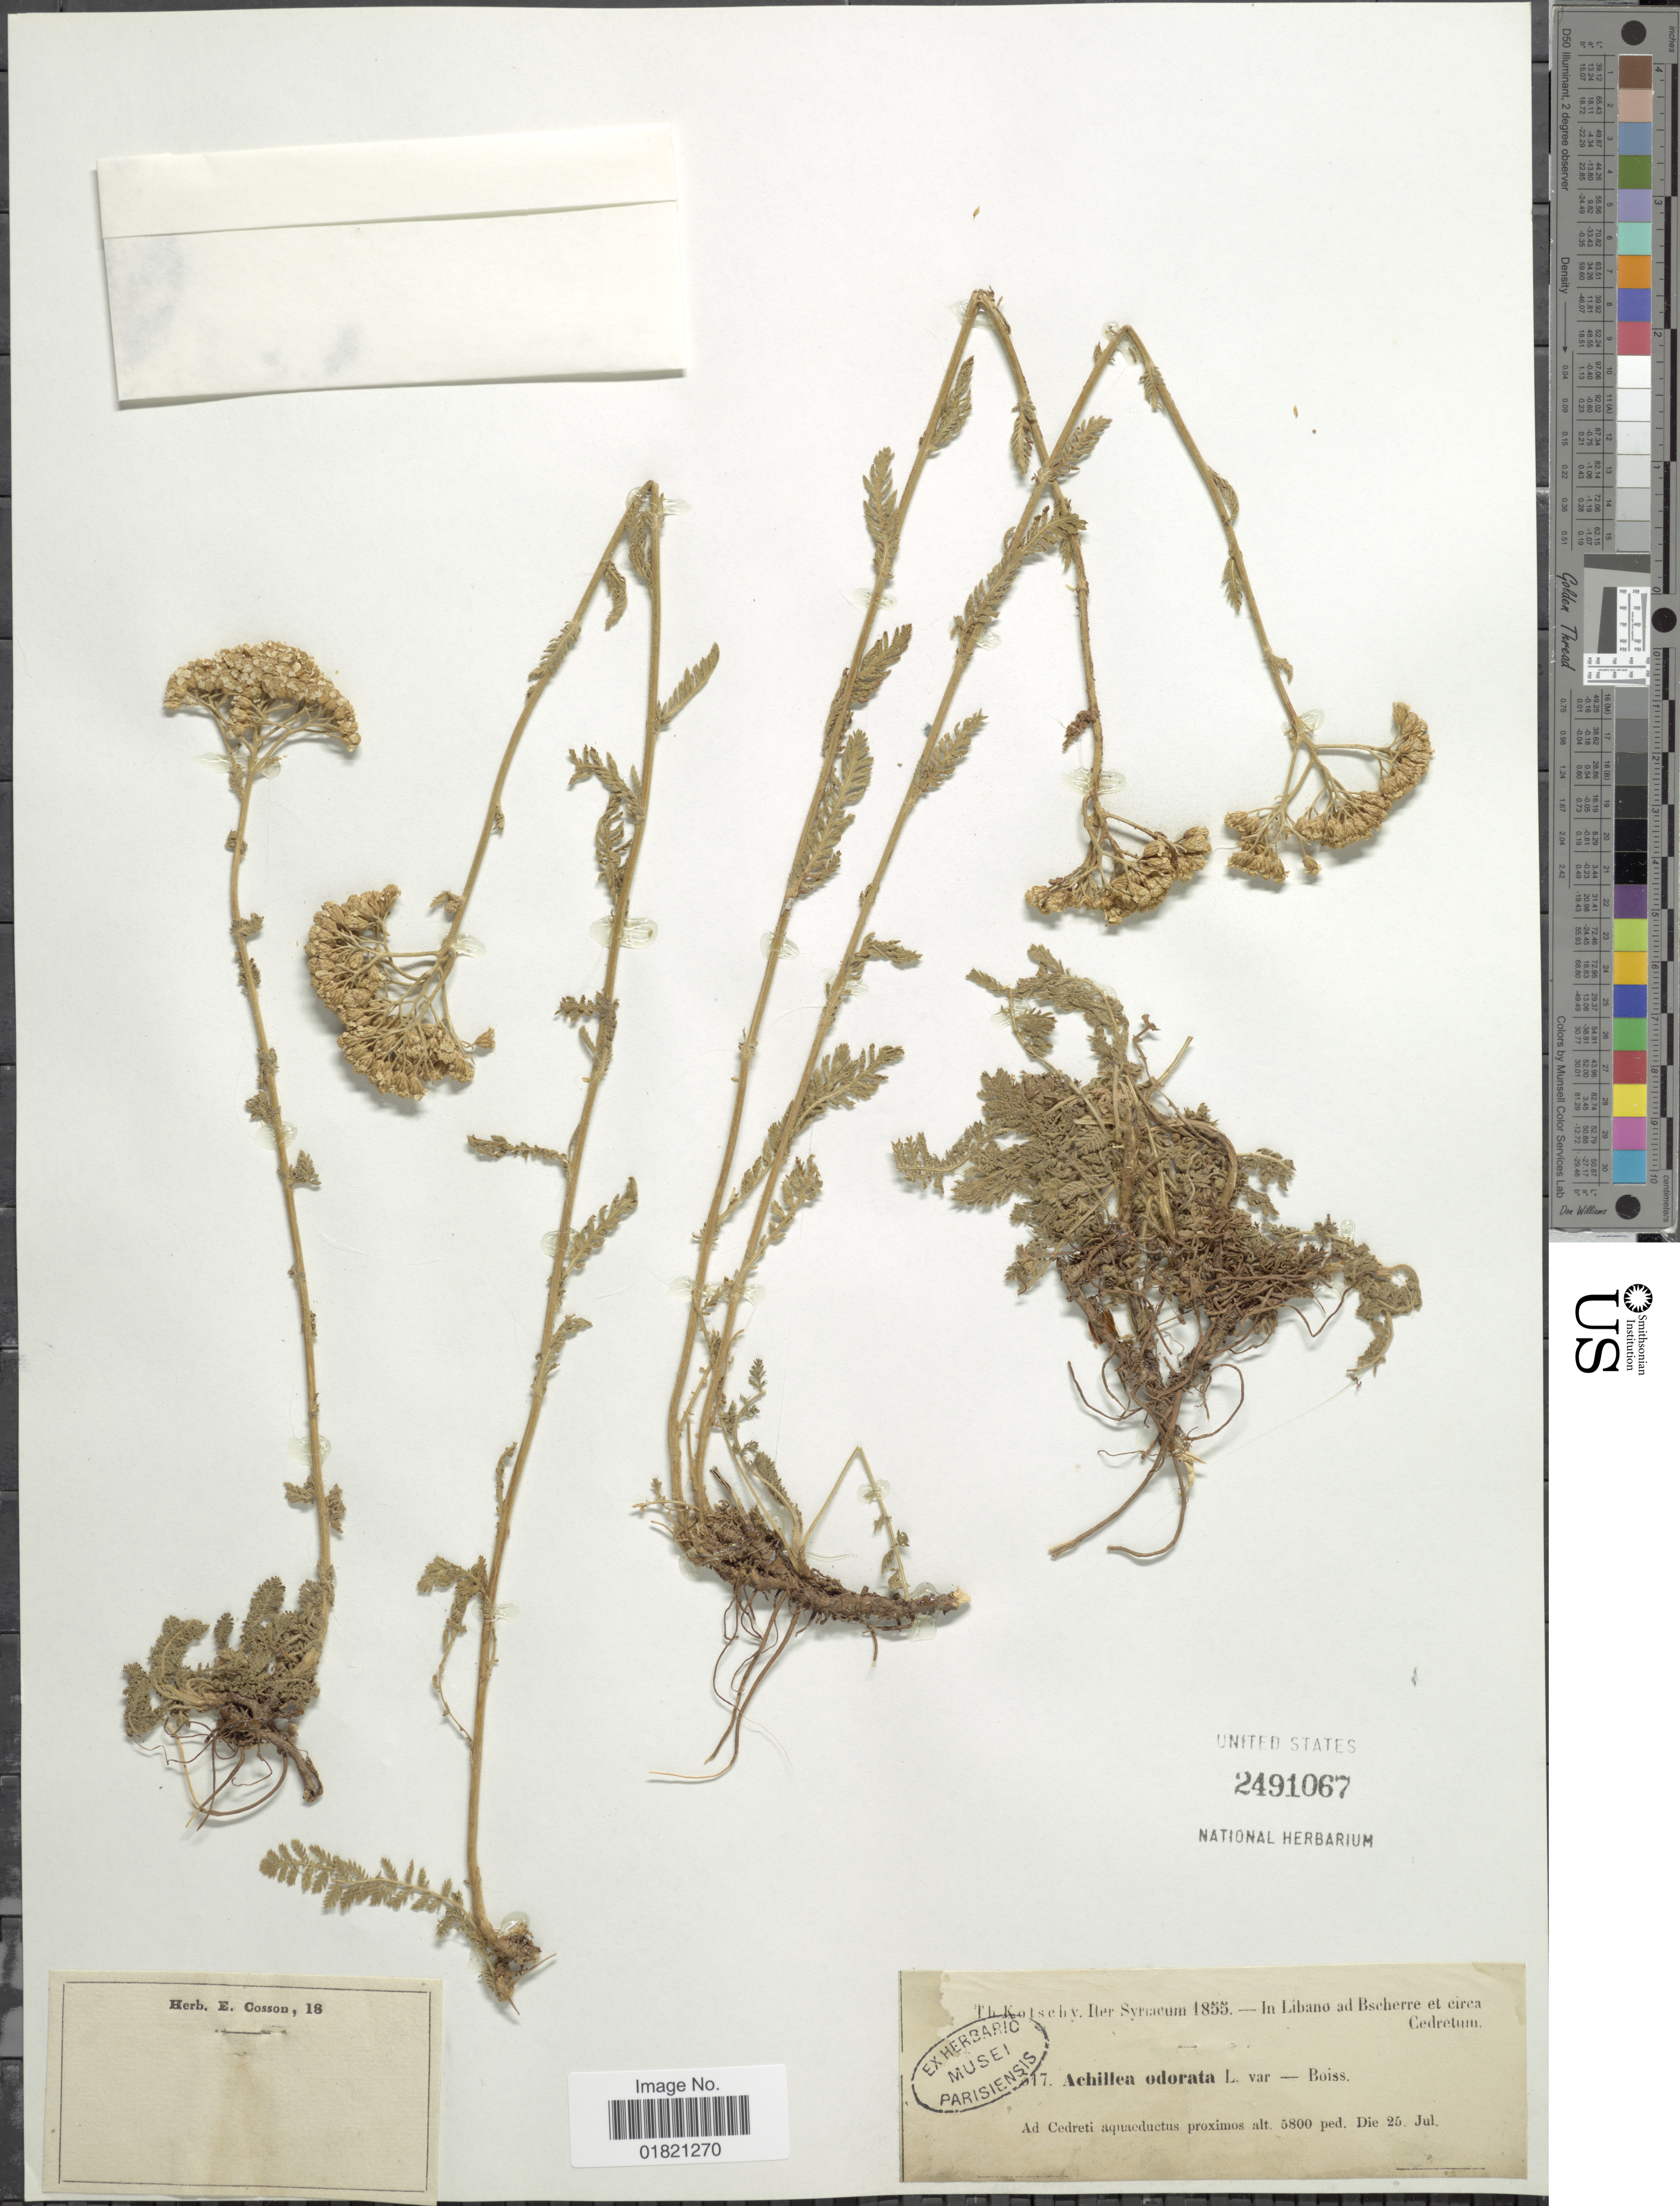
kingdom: Plantae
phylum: Tracheophyta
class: Magnoliopsida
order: Asterales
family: Asteraceae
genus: Achillea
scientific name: Achillea odorata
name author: Koch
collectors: K. G. Kotschy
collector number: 317*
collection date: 1855-07-25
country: Syria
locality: Libano ad Bscherre et circa Cedretum. Ad Cedreti aquaductus proximos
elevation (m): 1768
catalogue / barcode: US 2491067